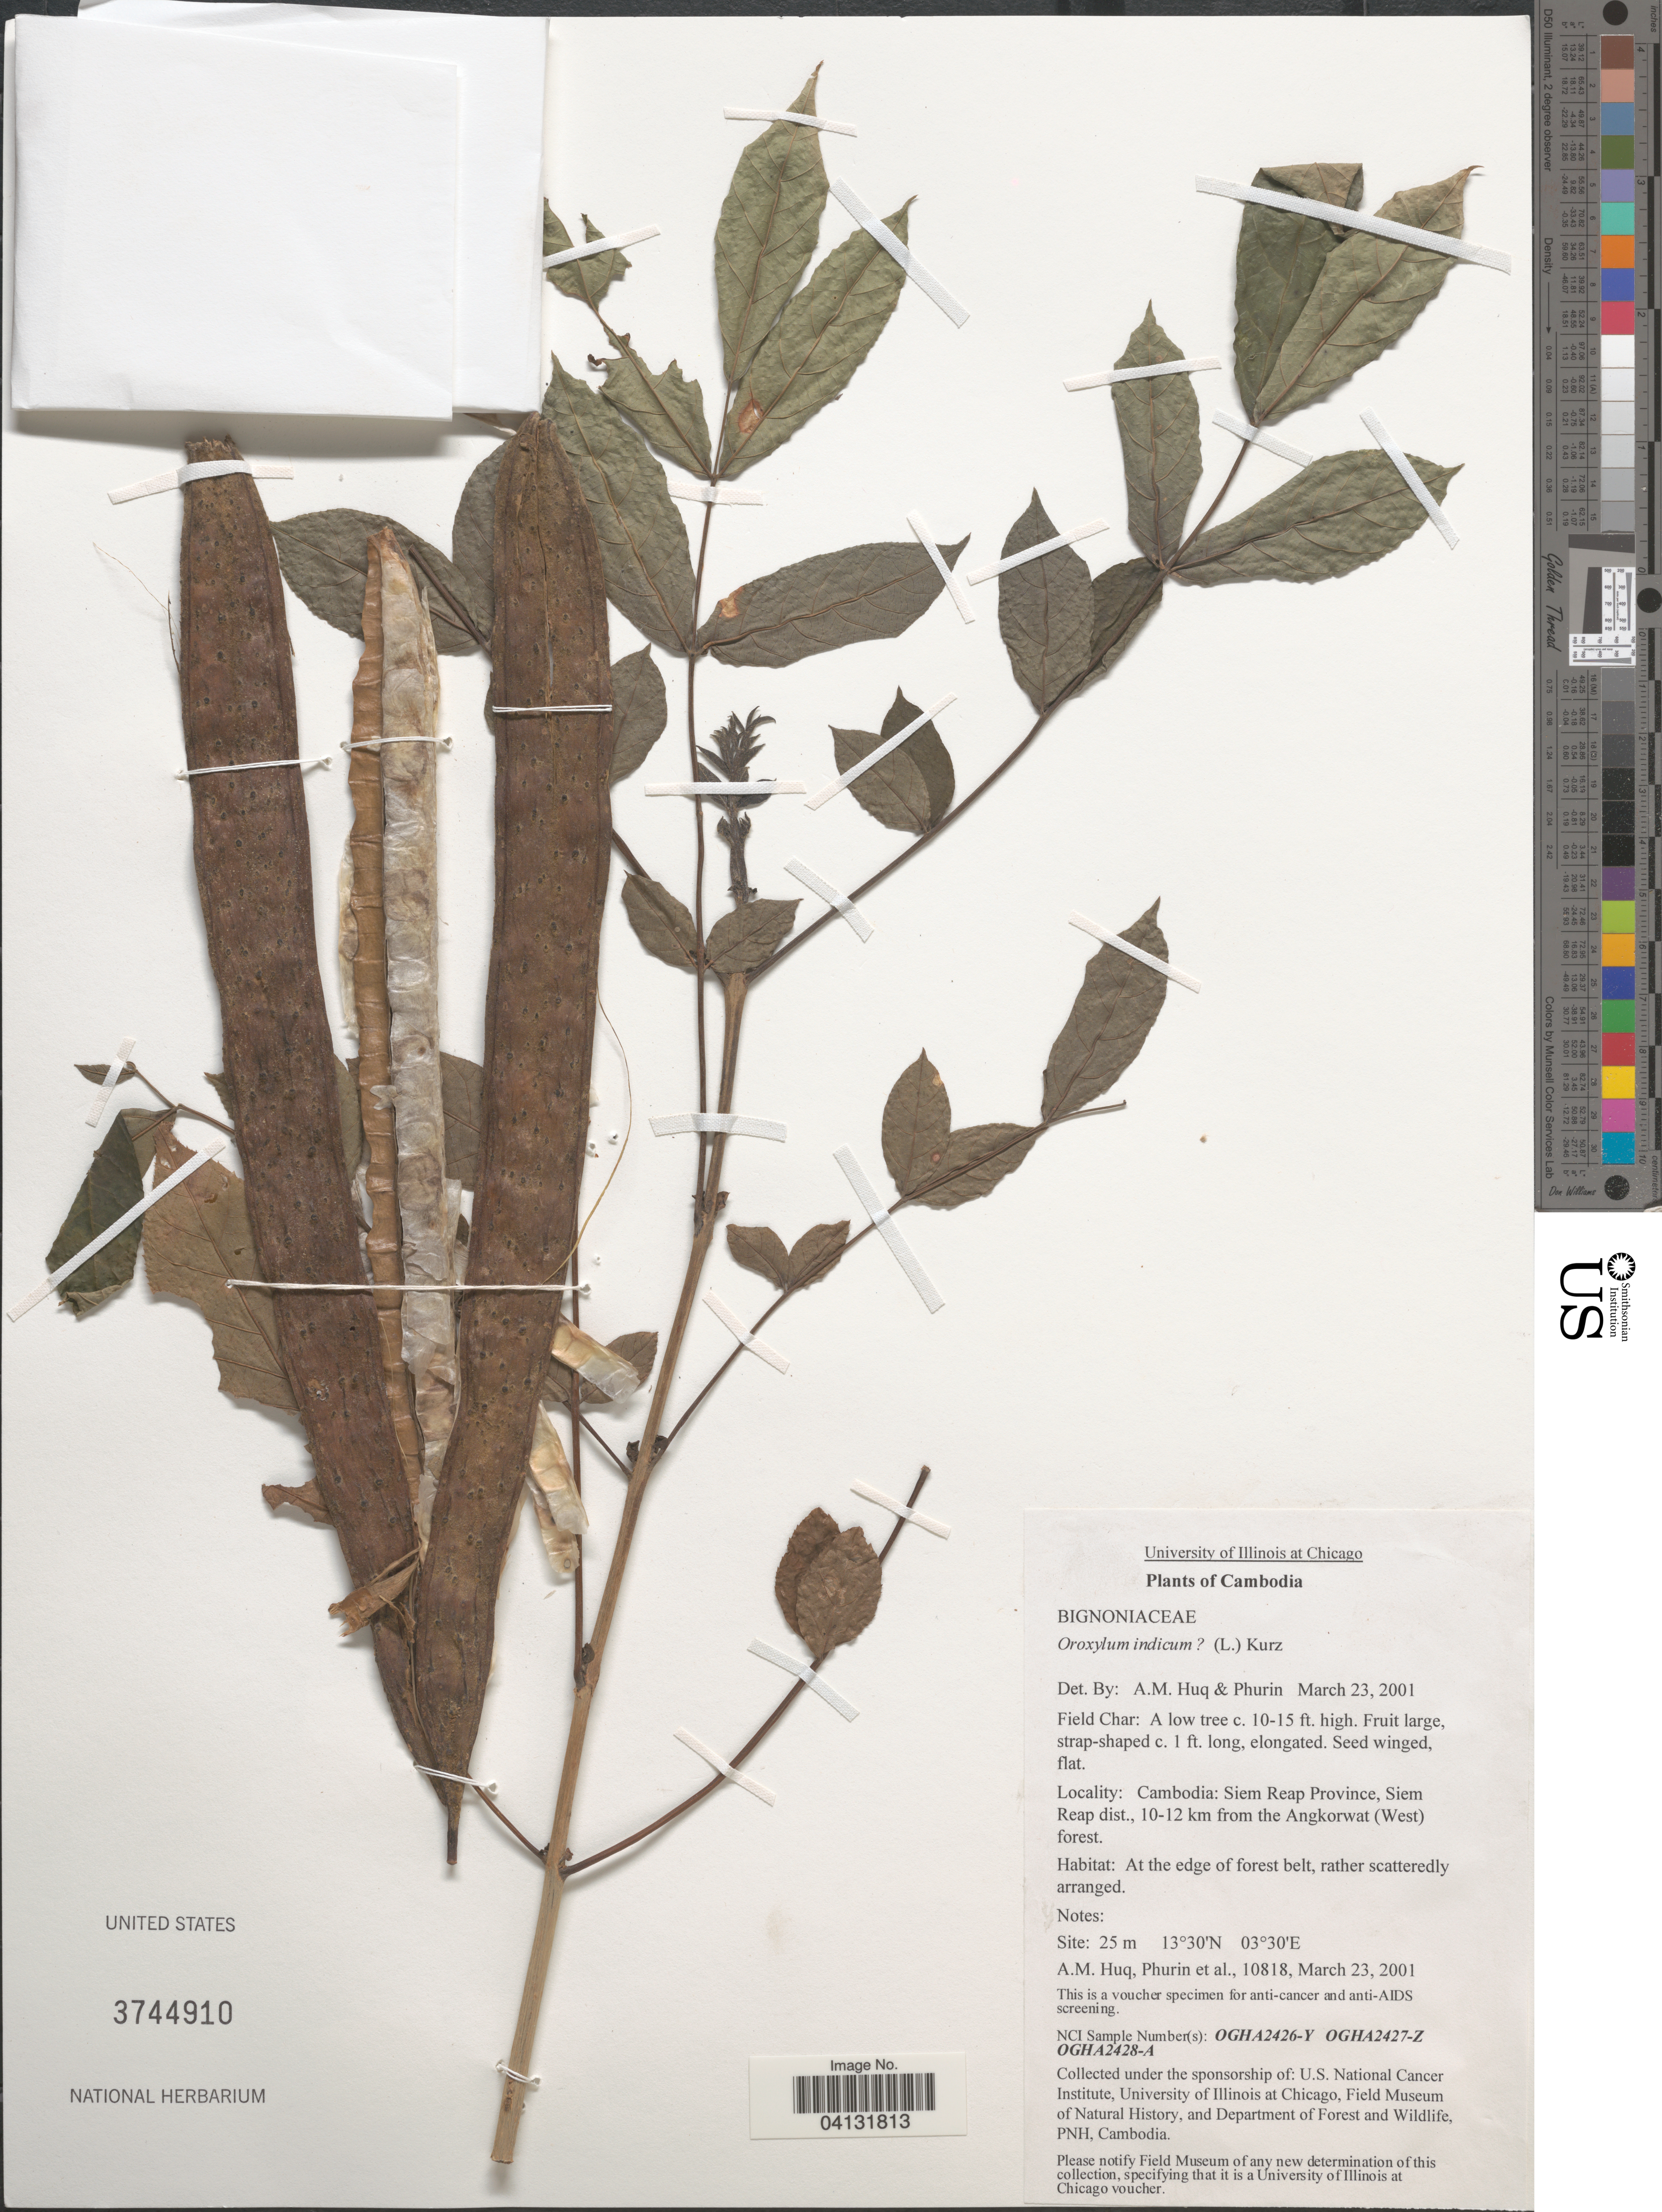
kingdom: Plantae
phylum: Tracheophyta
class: Magnoliopsida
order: Lamiales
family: Bignoniaceae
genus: Oroxylum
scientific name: Oroxylum indicum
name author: (L.) Kurz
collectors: A. M. Huq, -. Phurin & et al.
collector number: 10818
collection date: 2001-03-23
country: Cambodia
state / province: Siĕm Réab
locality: Siem Reap Province, Siem Reap dist., 10-12 km from the Angkorwat (West) forest.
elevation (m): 25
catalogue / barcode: US 3744910